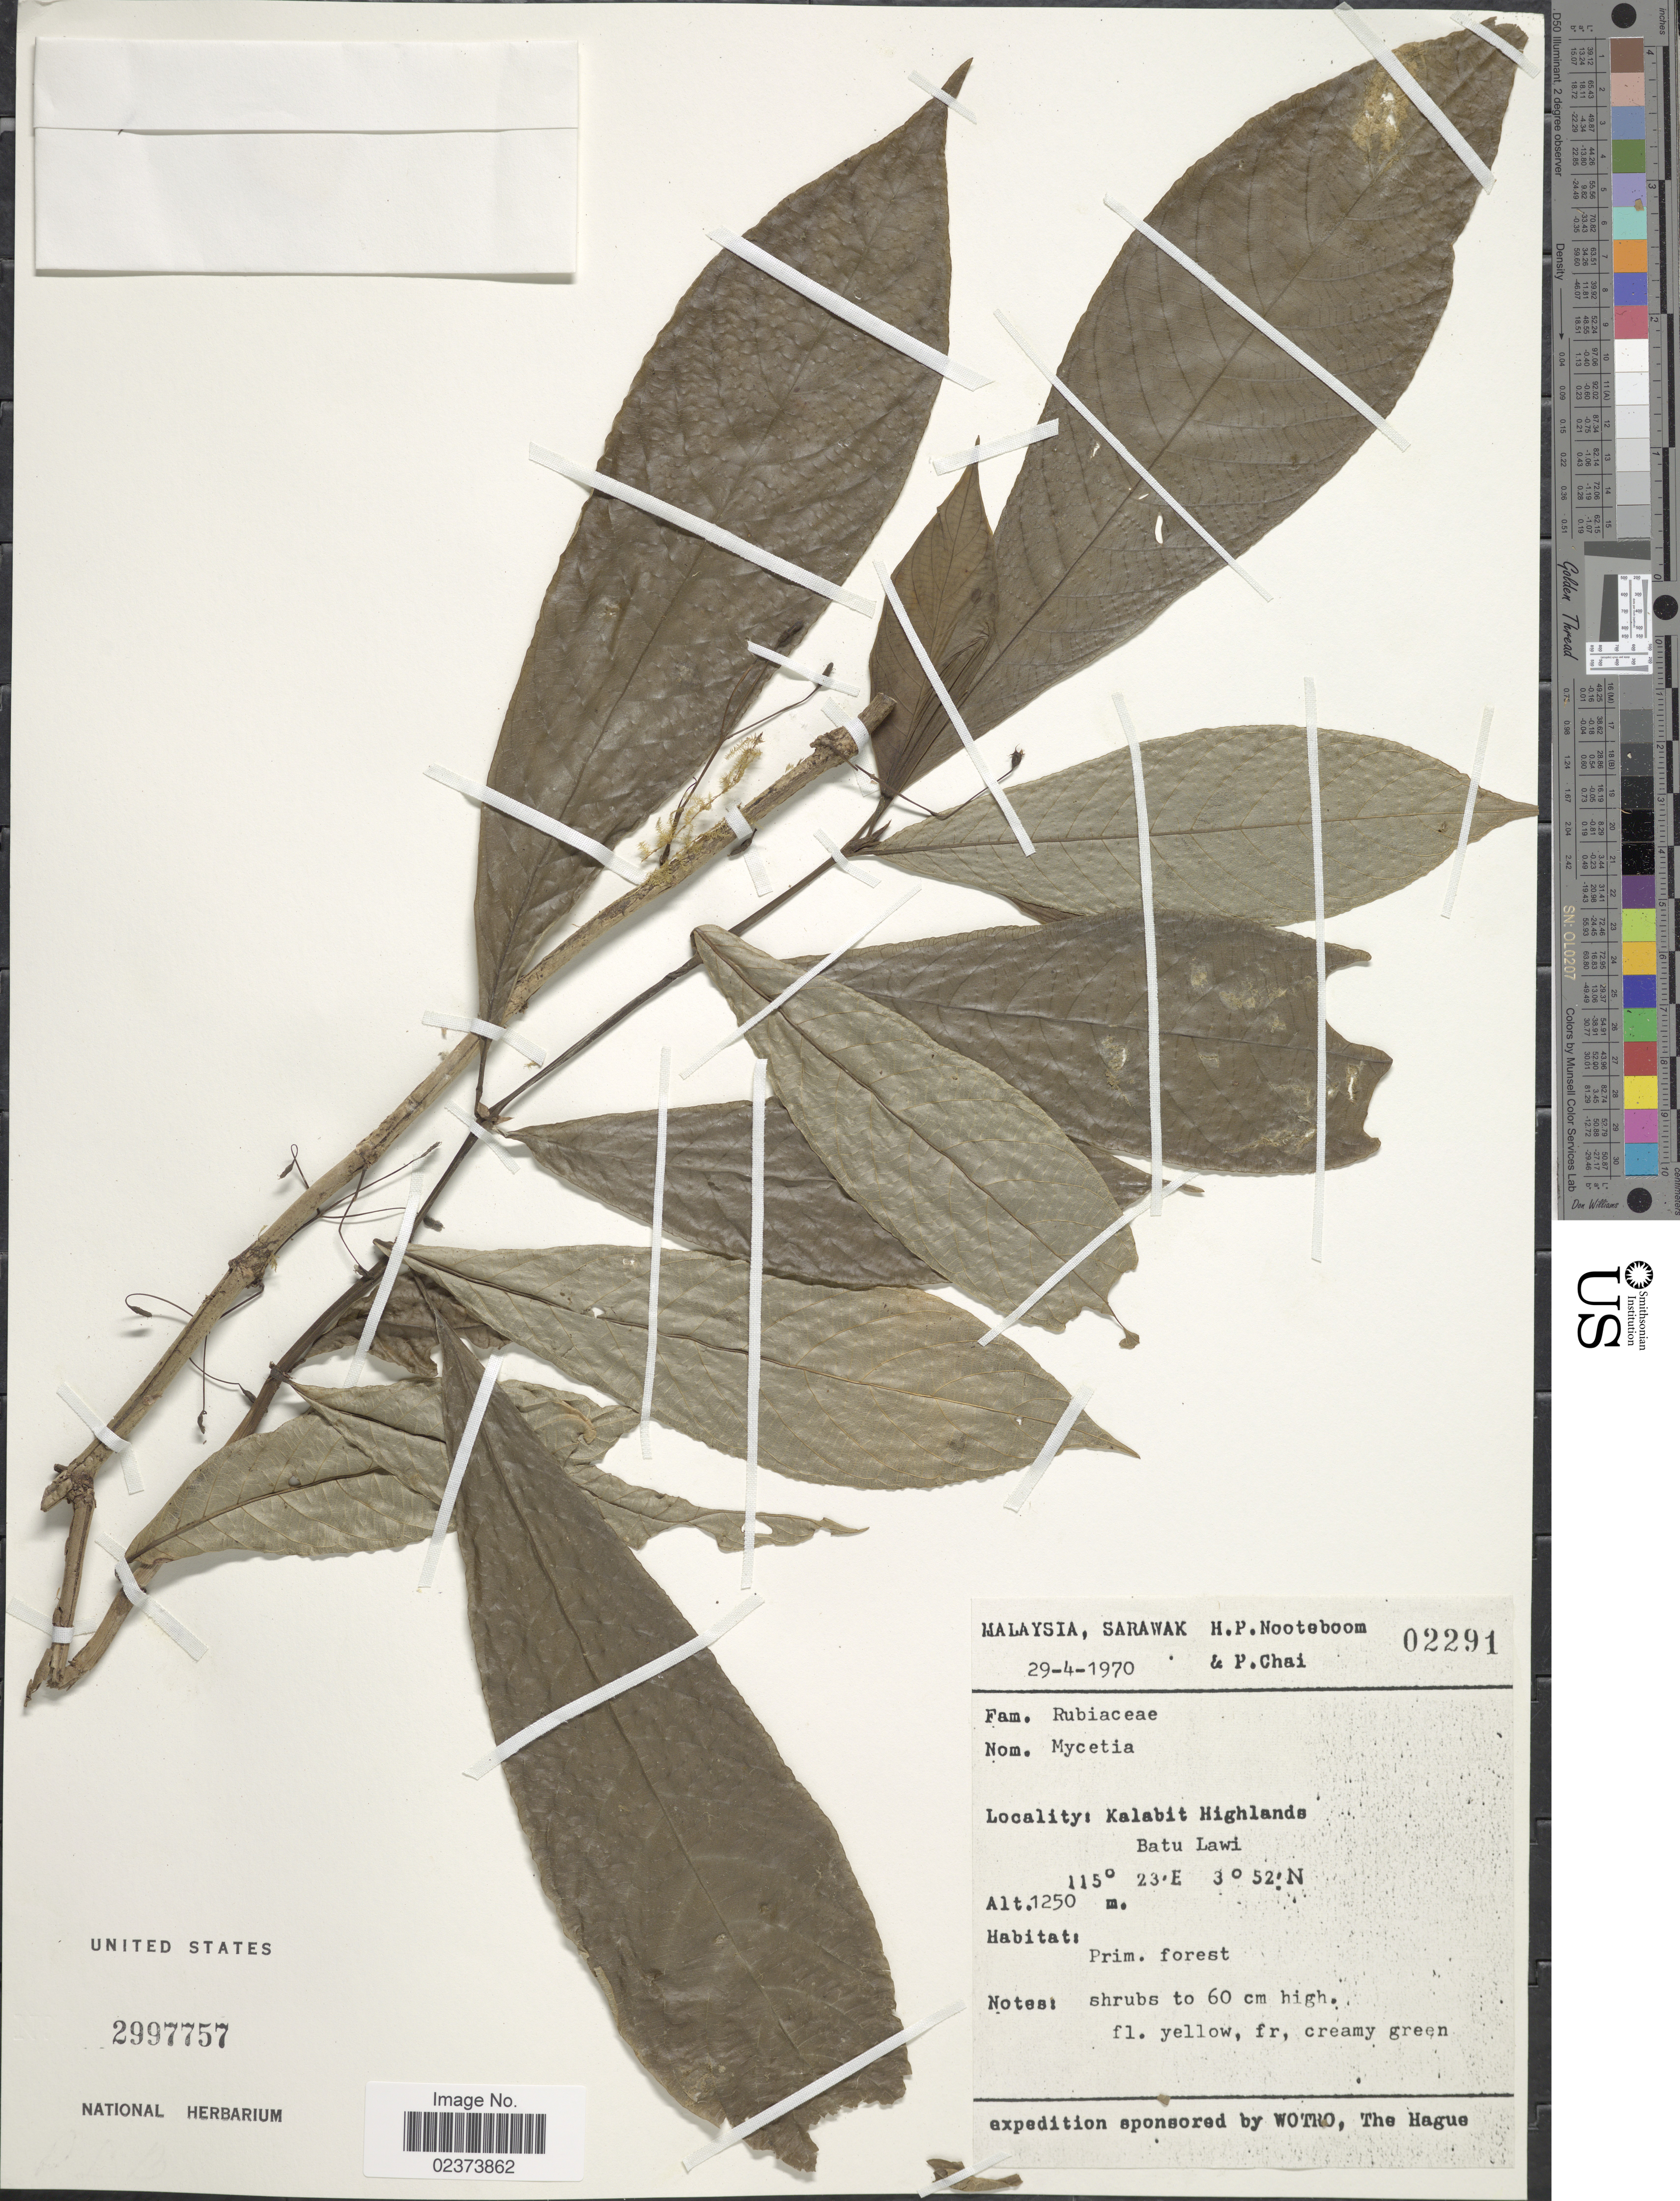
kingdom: Plantae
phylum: Tracheophyta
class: Magnoliopsida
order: Gentianales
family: Rubiaceae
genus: Mycetia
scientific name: Mycetia sp.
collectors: H. P. Nooteboom & P. Chai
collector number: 02291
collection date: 1970-04-29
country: Malaysia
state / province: Sarawak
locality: Malaysia, Sarawak, Kalabit Highlands, Batu Lawi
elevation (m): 1250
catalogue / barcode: US 2997757